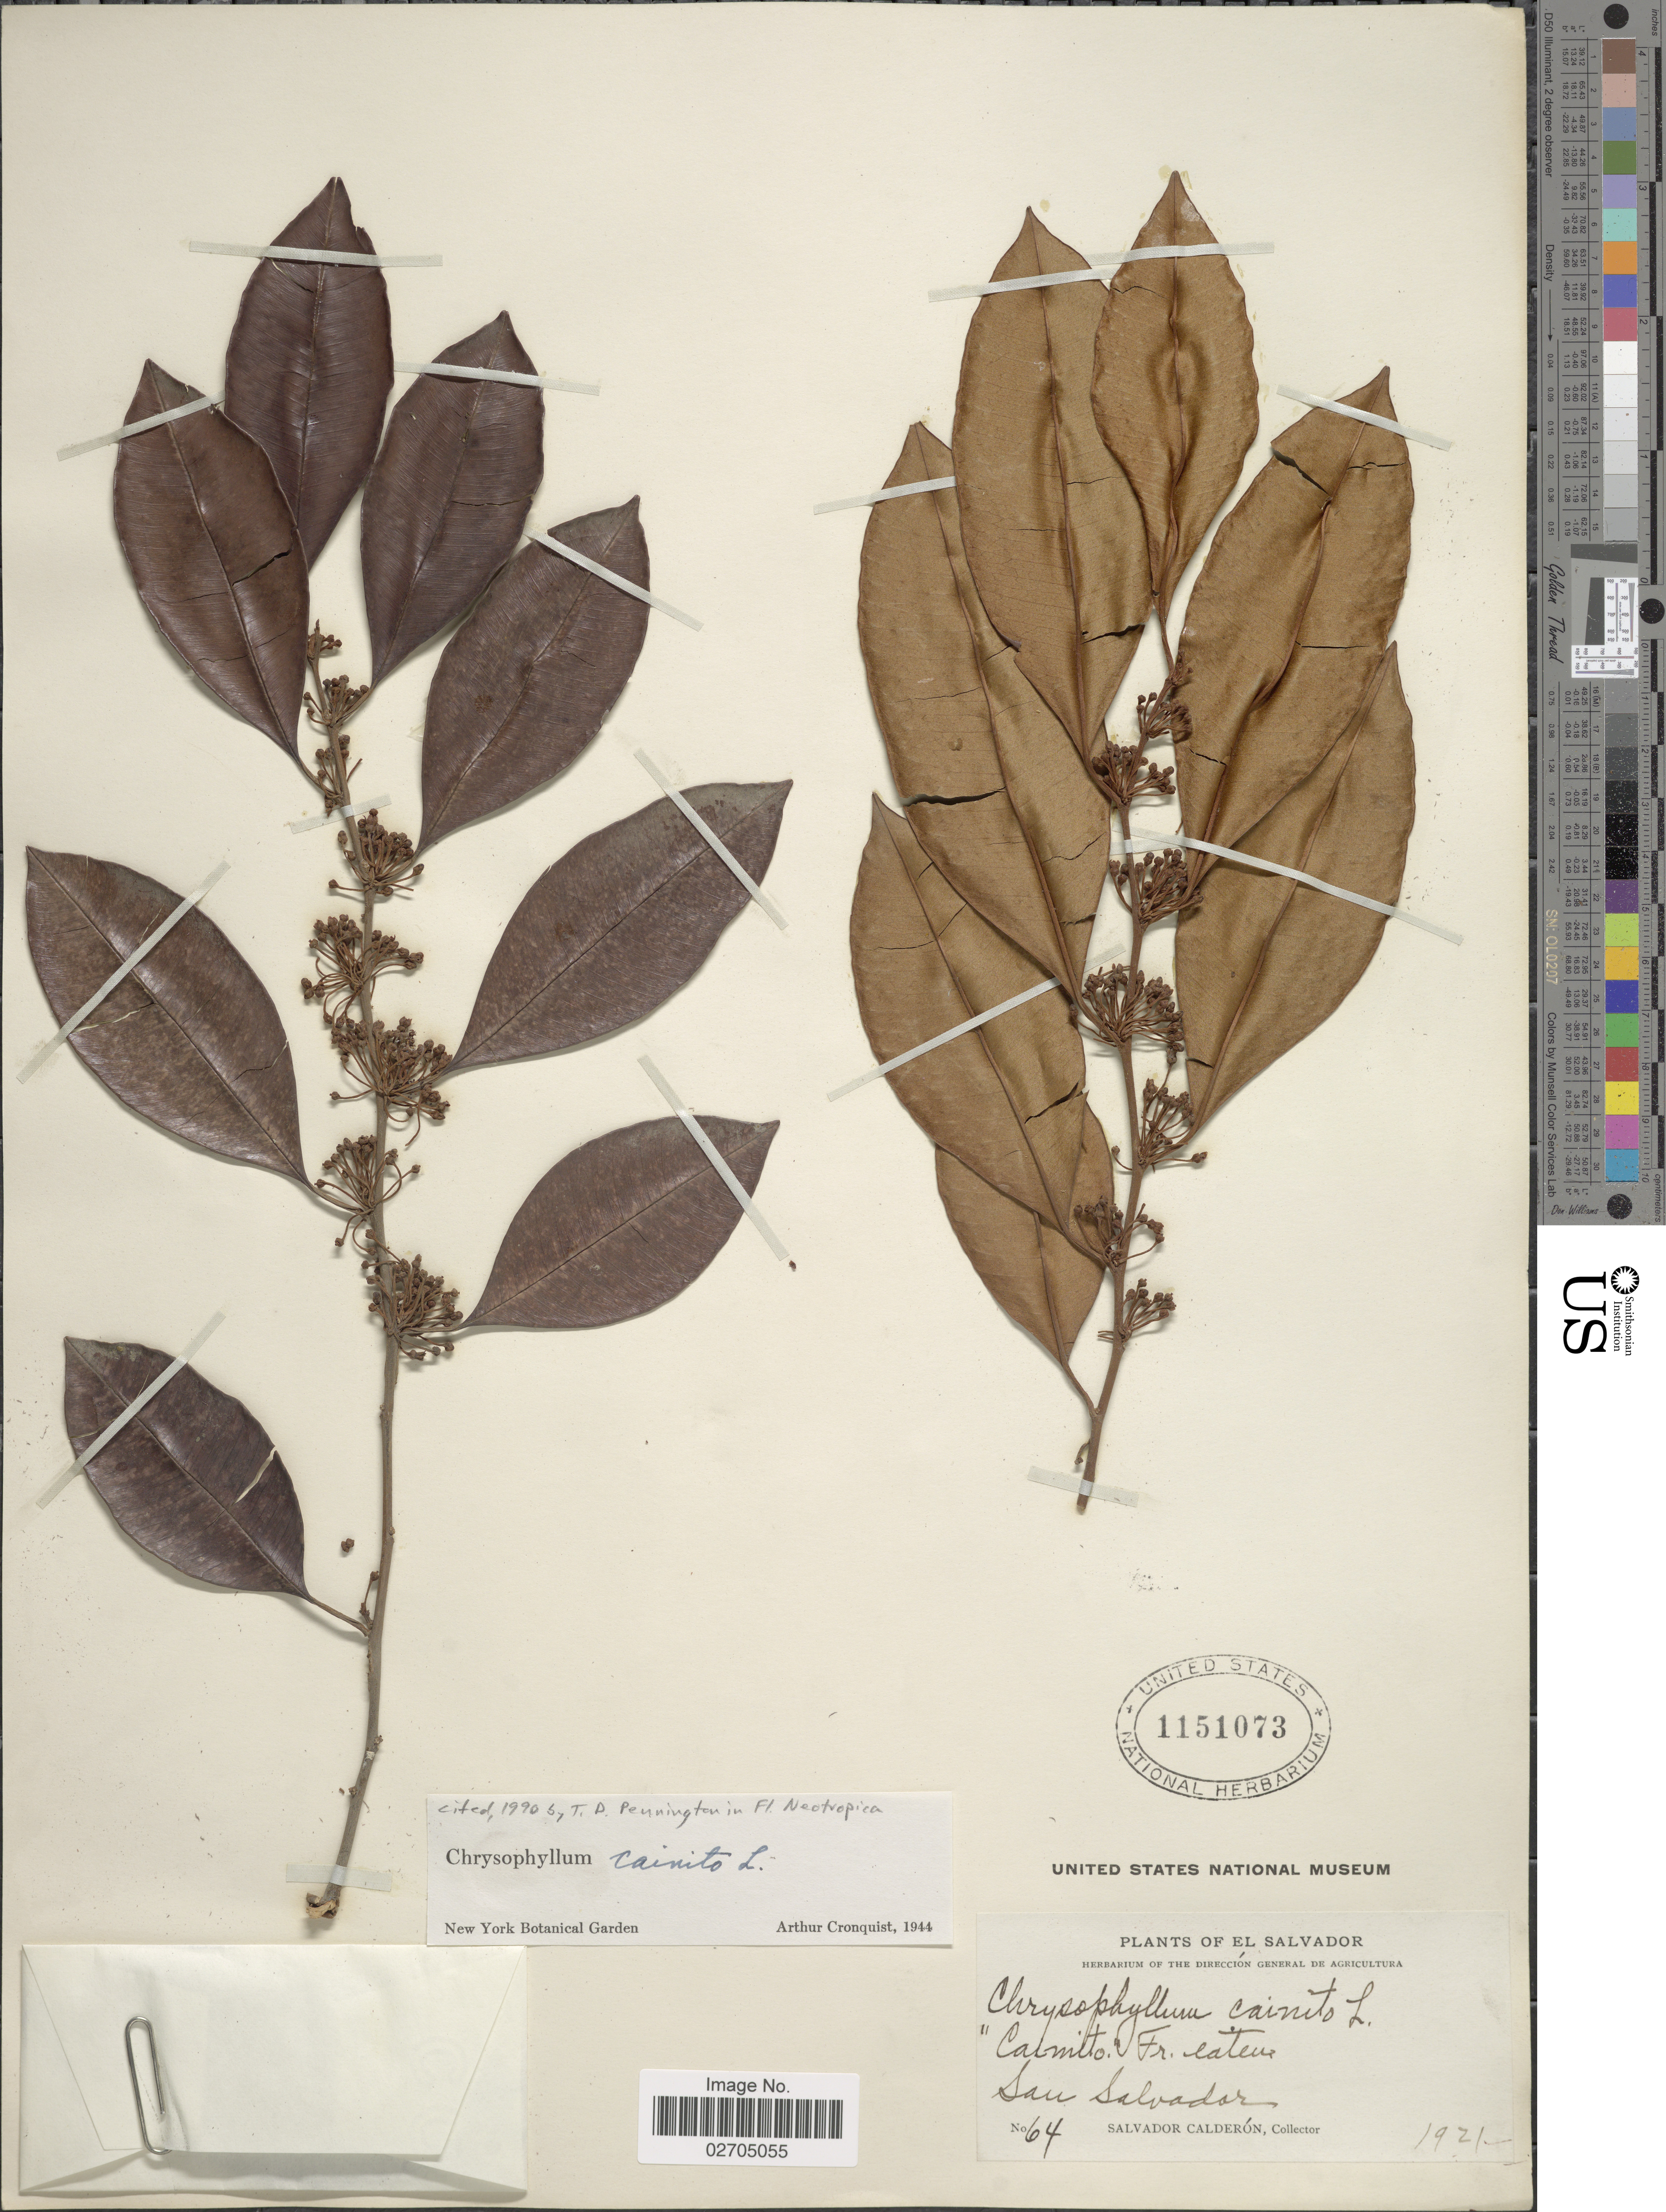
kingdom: Plantae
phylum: Tracheophyta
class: Magnoliopsida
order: Ericales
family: Sapotaceae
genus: Chrysophyllum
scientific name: Chrysophyllum cainito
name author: L.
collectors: S. Calderón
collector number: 64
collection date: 1921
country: El Salvador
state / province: San Salvador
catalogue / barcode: US 1151073